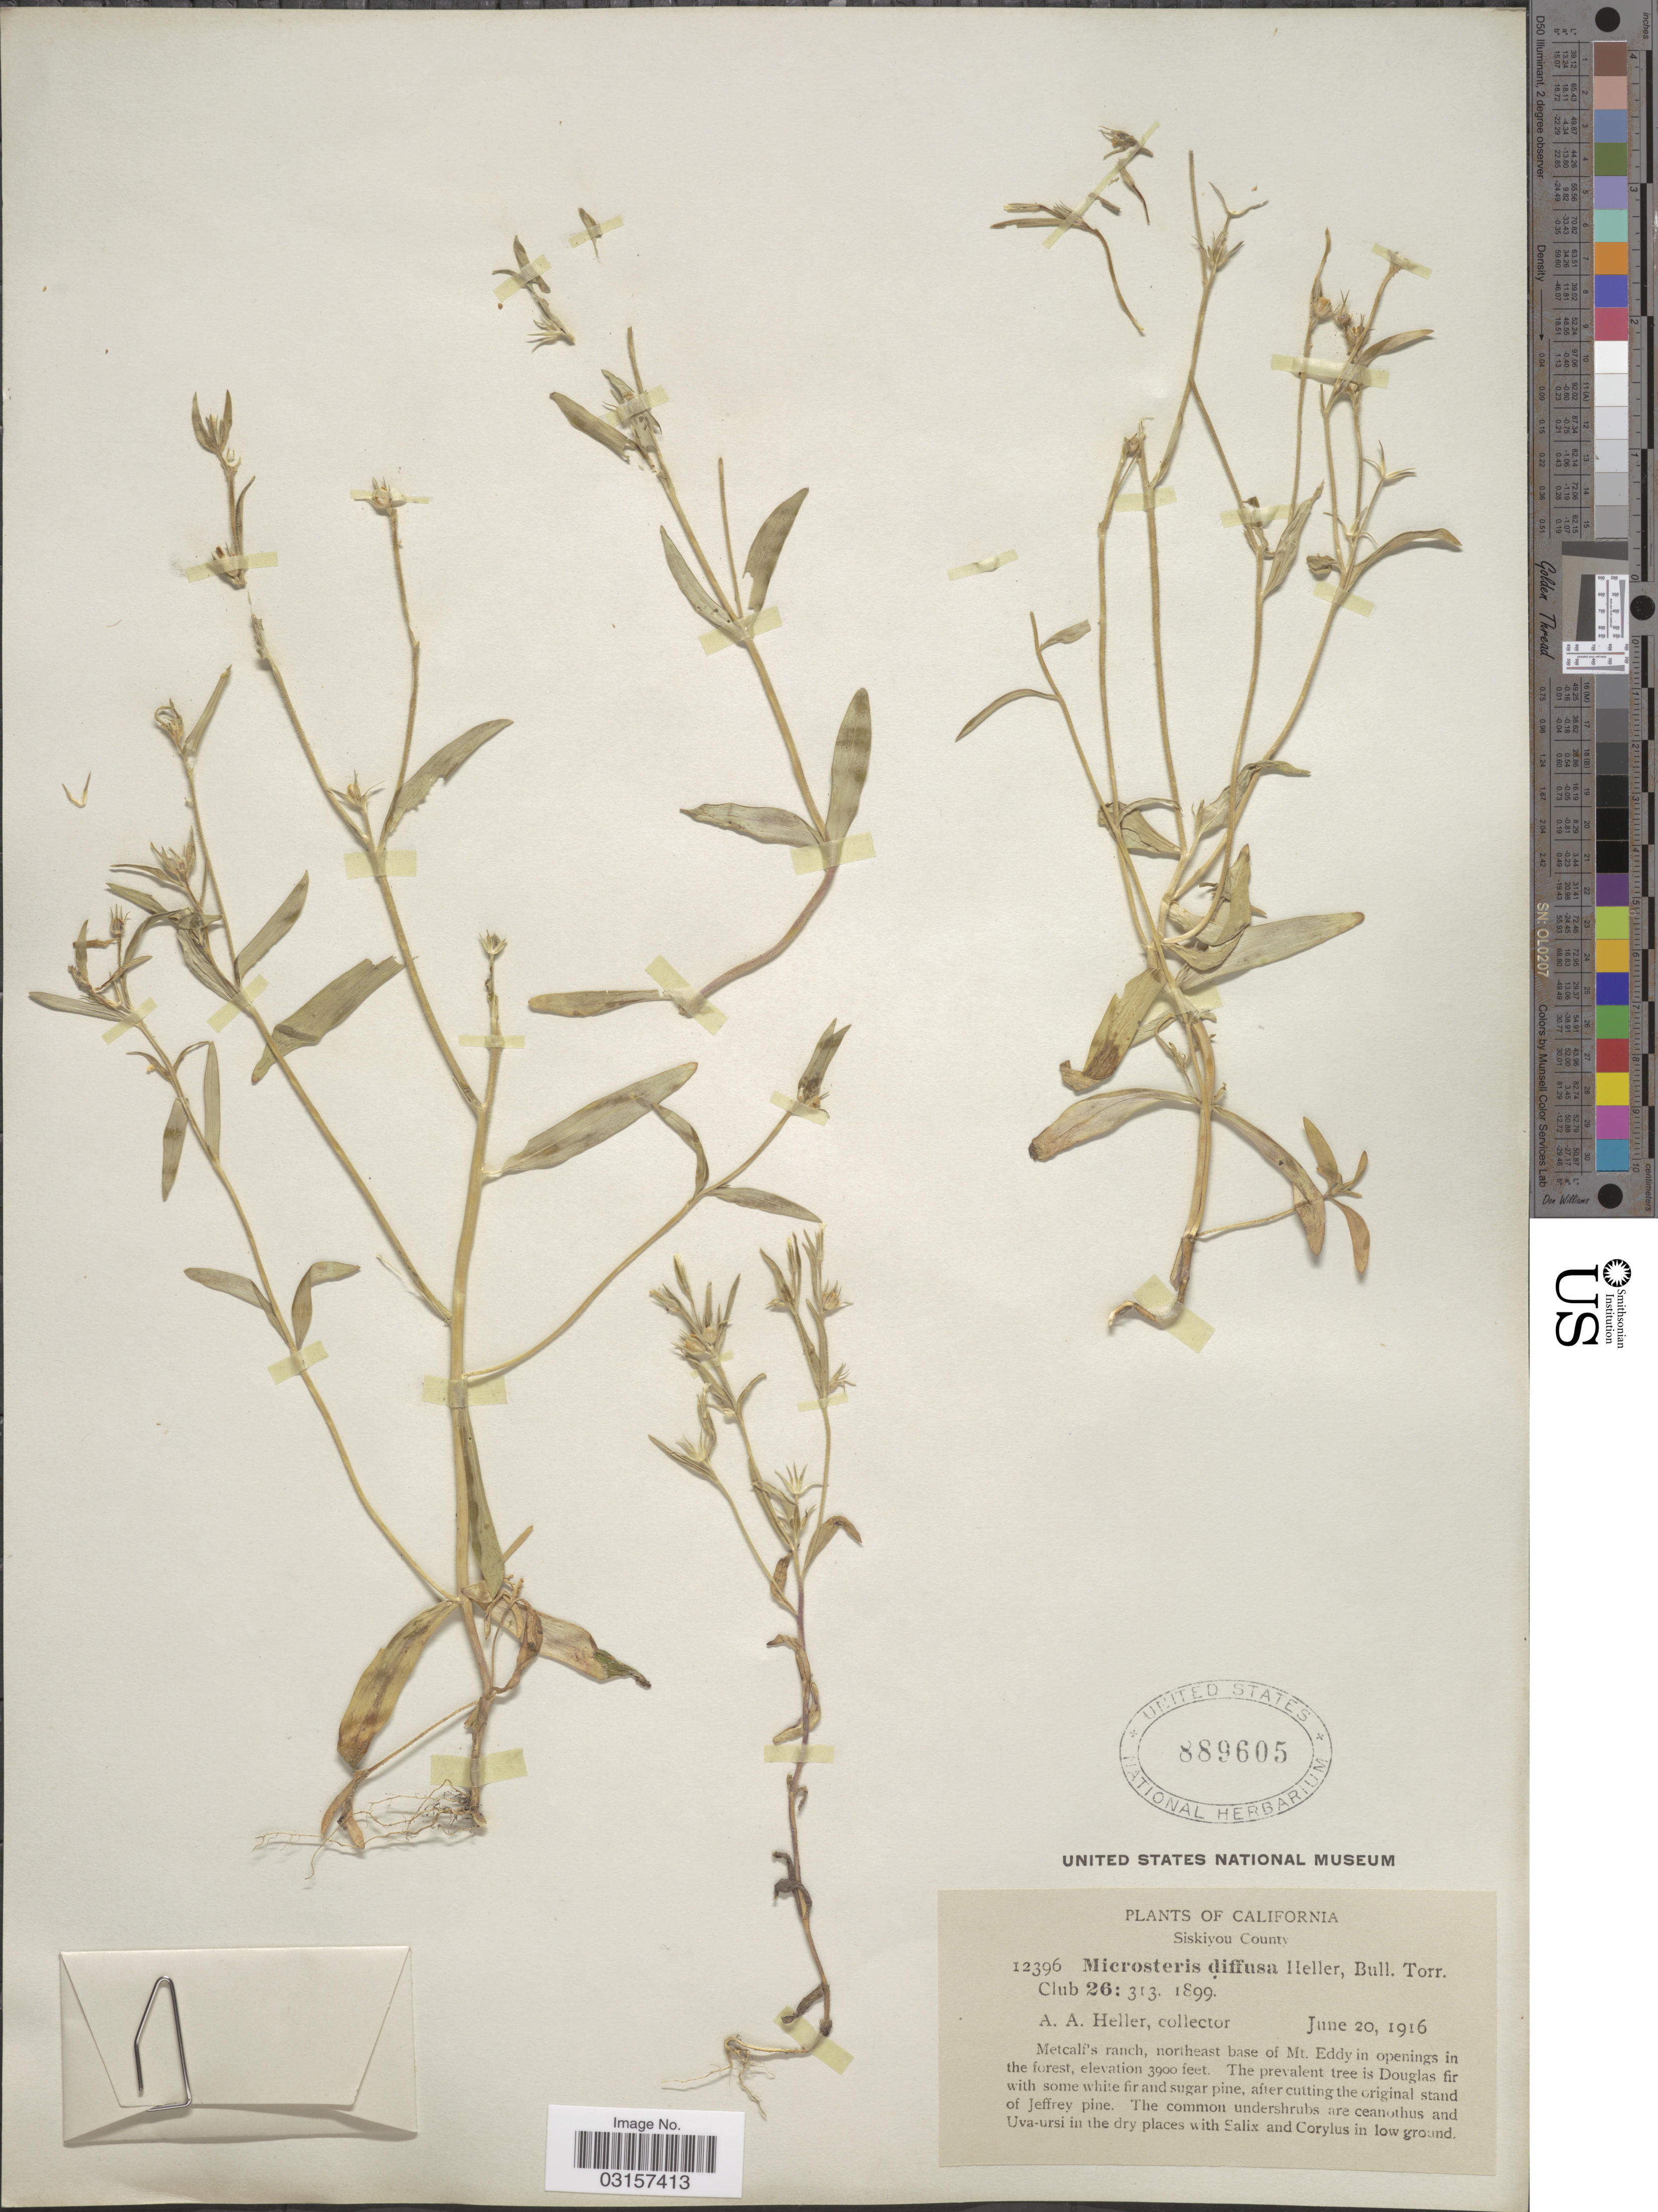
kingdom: Plantae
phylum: Tracheophyta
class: Magnoliopsida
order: Ericales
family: Polemoniaceae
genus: Microsteris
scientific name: Microsteris gracilis var. gracilis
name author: (Hook.) Greene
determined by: (US) Smithsonian Institution - National Museum of Natural History - Department of Botany (UNITED STATES)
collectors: A. A. Heller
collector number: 12396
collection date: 1916-06-20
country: United States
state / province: California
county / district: Siskiyou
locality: Siskiyou County, Metcalf's ranch, northeast base of Mt. Eddy in openings in the forest.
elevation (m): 1189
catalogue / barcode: US 889605